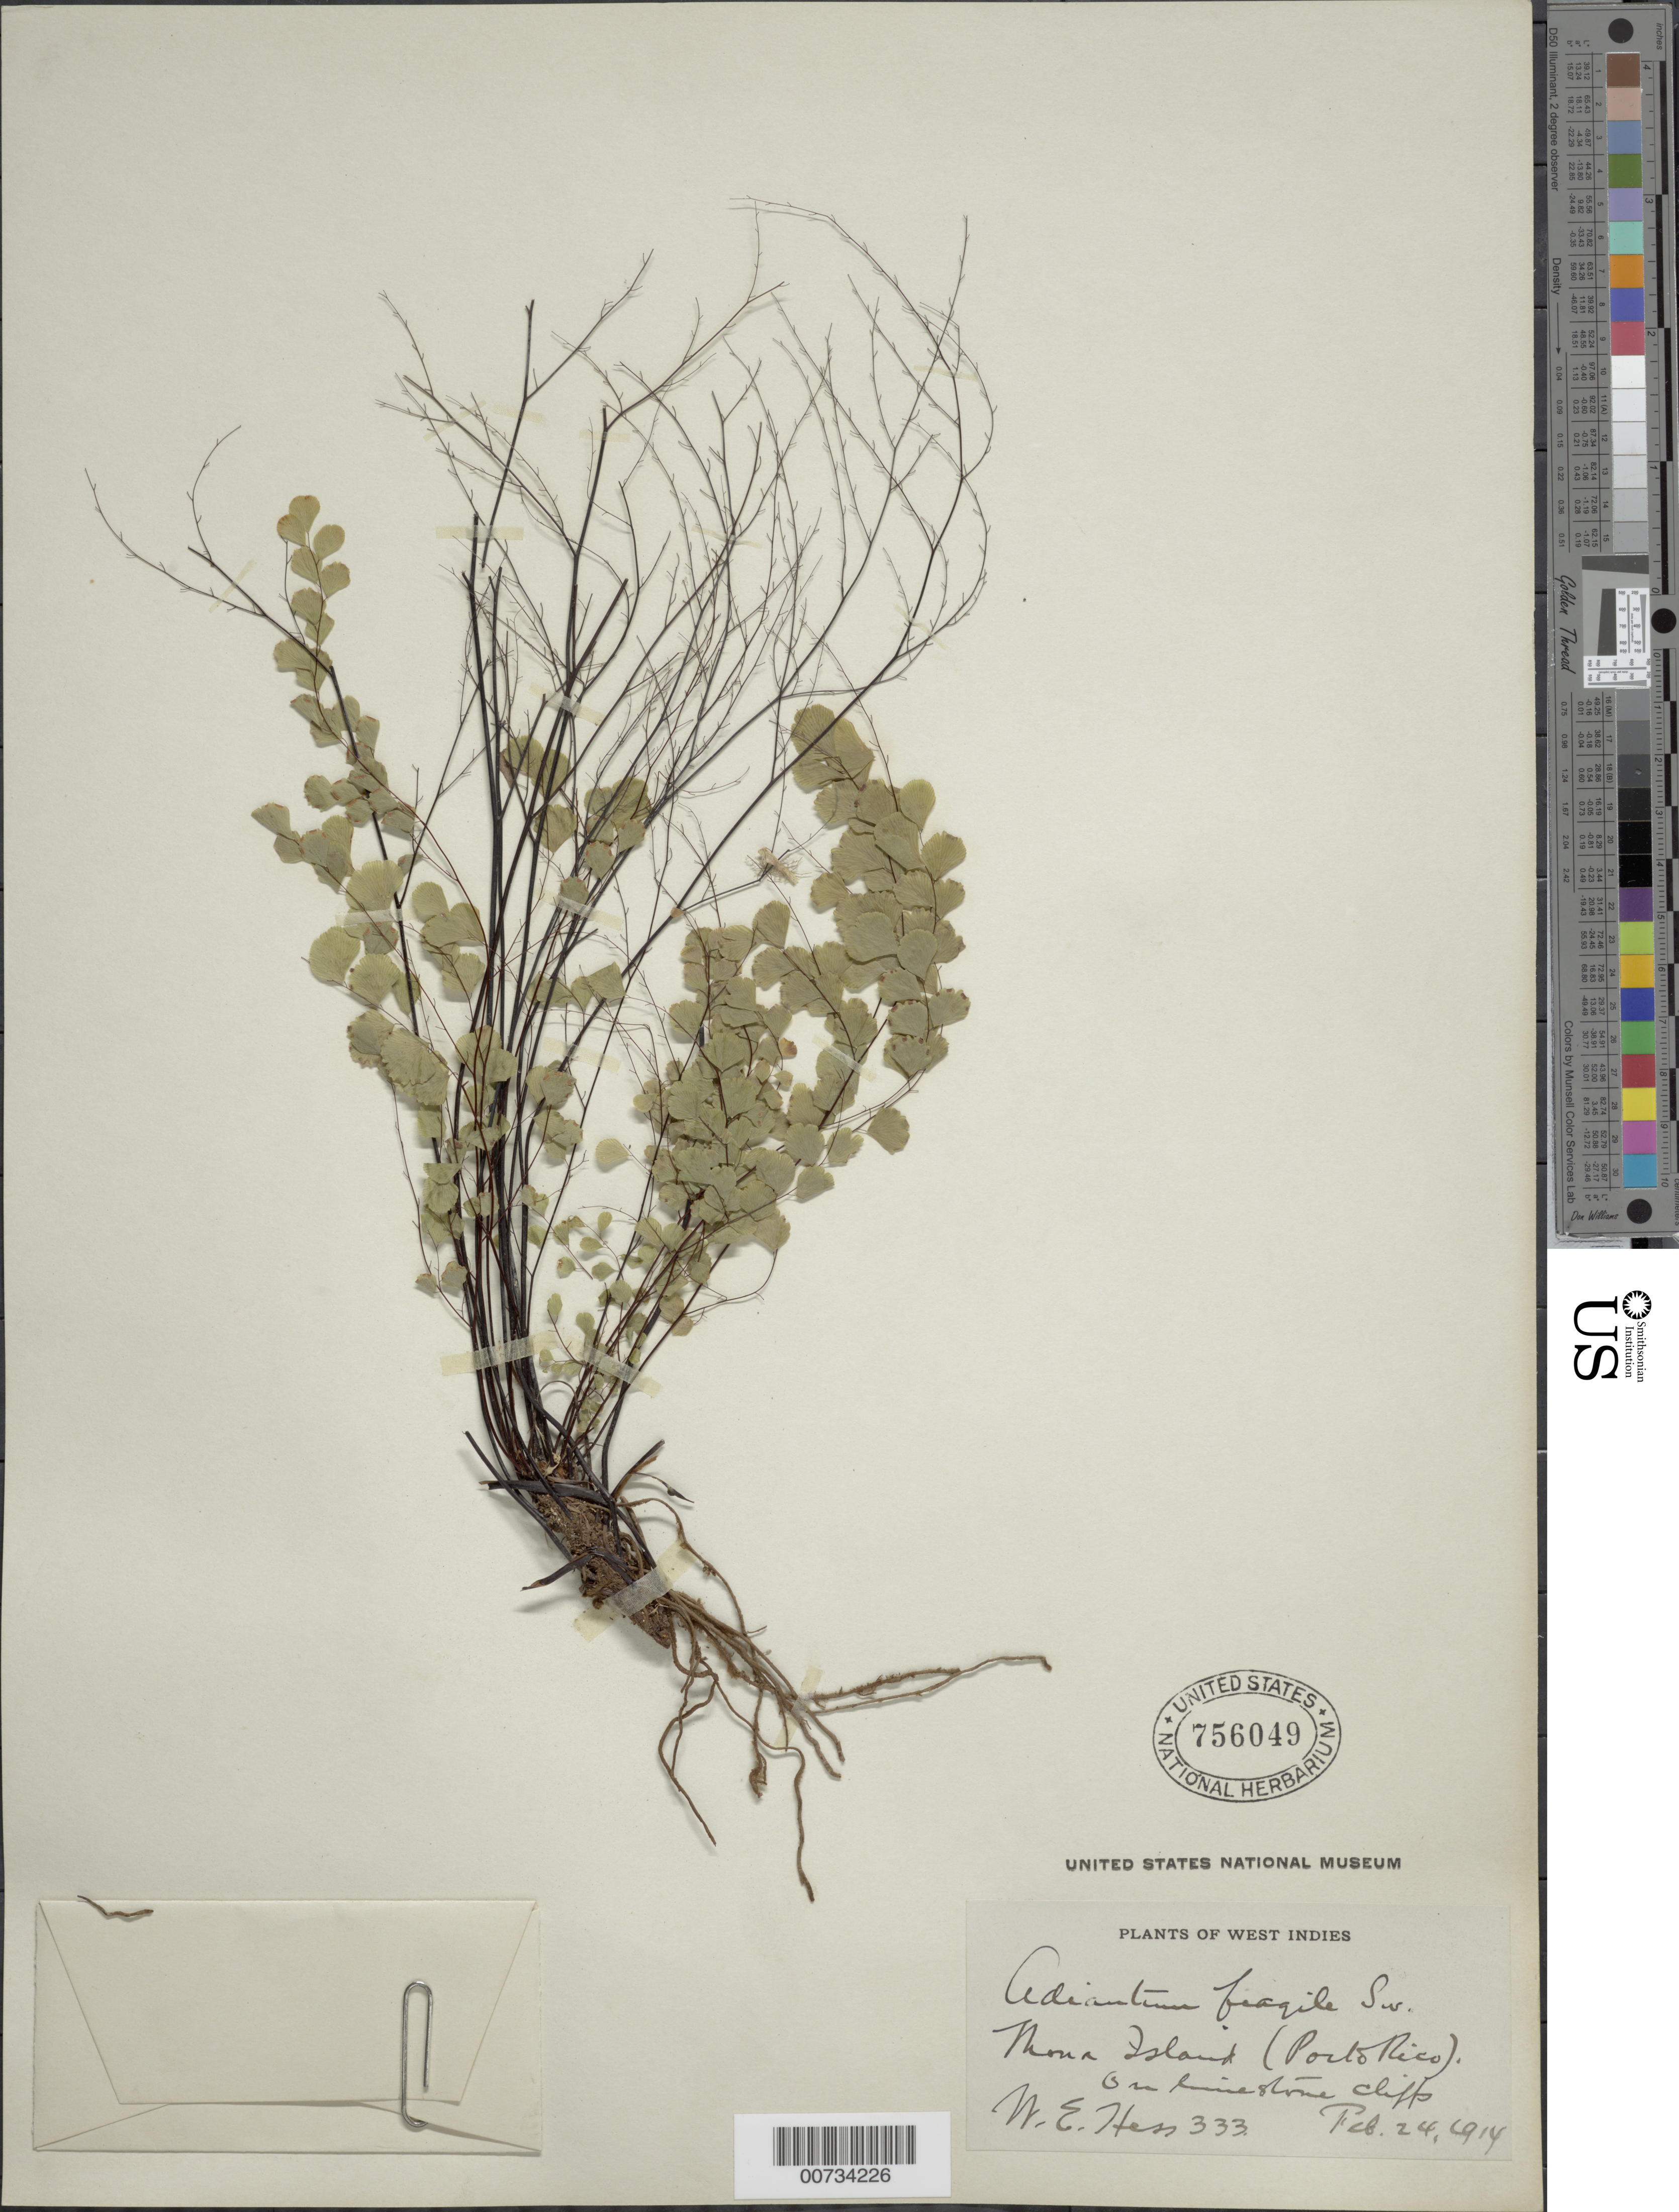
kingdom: Plantae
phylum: Tracheophyta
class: Polypodiopsida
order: Polypodiales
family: Pteridaceae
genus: Adiantum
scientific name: Adiantum fragile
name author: Sw.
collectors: W. Hess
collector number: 333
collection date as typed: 24 Feb 1914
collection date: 1914-02-24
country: Puerto Rico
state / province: Mayaguëz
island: Mona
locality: Mona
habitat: On limestone cliffs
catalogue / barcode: US 756049